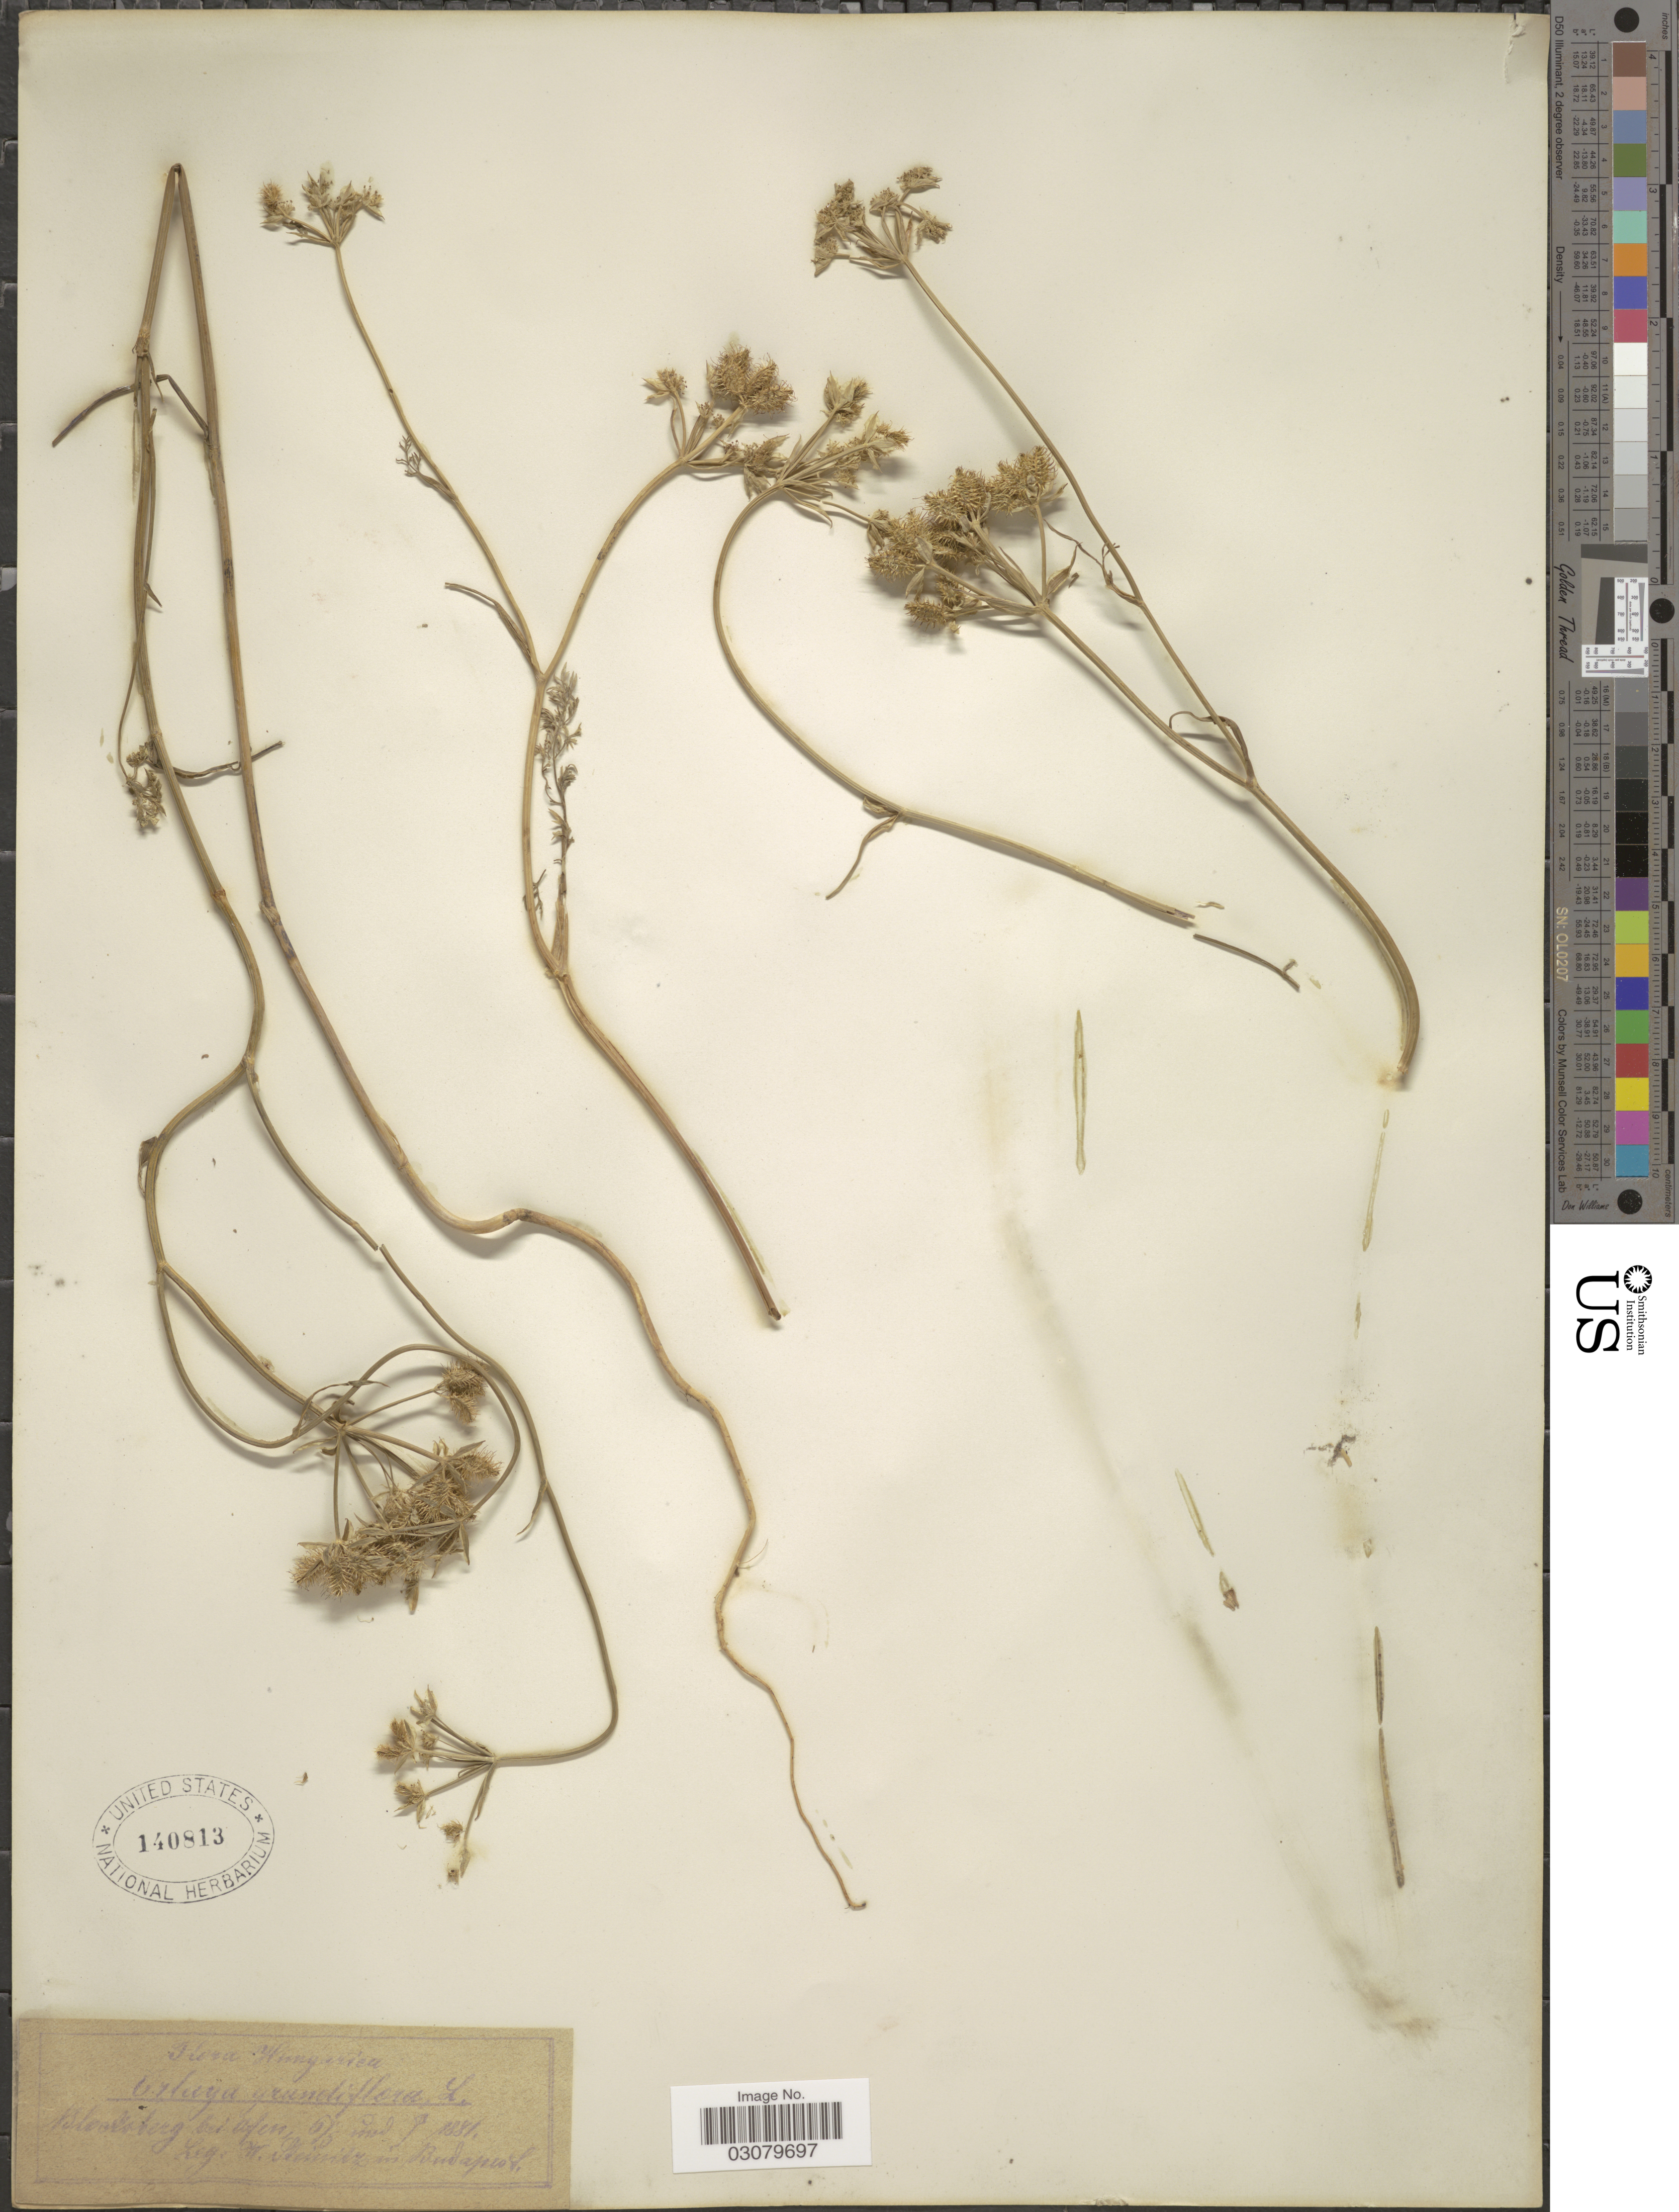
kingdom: Plantae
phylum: Tracheophyta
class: Magnoliopsida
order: Apiales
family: Apiaceae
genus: Orlaya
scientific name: Orlaya grandiflora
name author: (L.) Hoffm.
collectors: W. Steinitz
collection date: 1881-07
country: Hungary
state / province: Budapest, Capital District of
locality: Bl[illegible text]berg bei Ofen [illegible text]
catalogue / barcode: US 140813